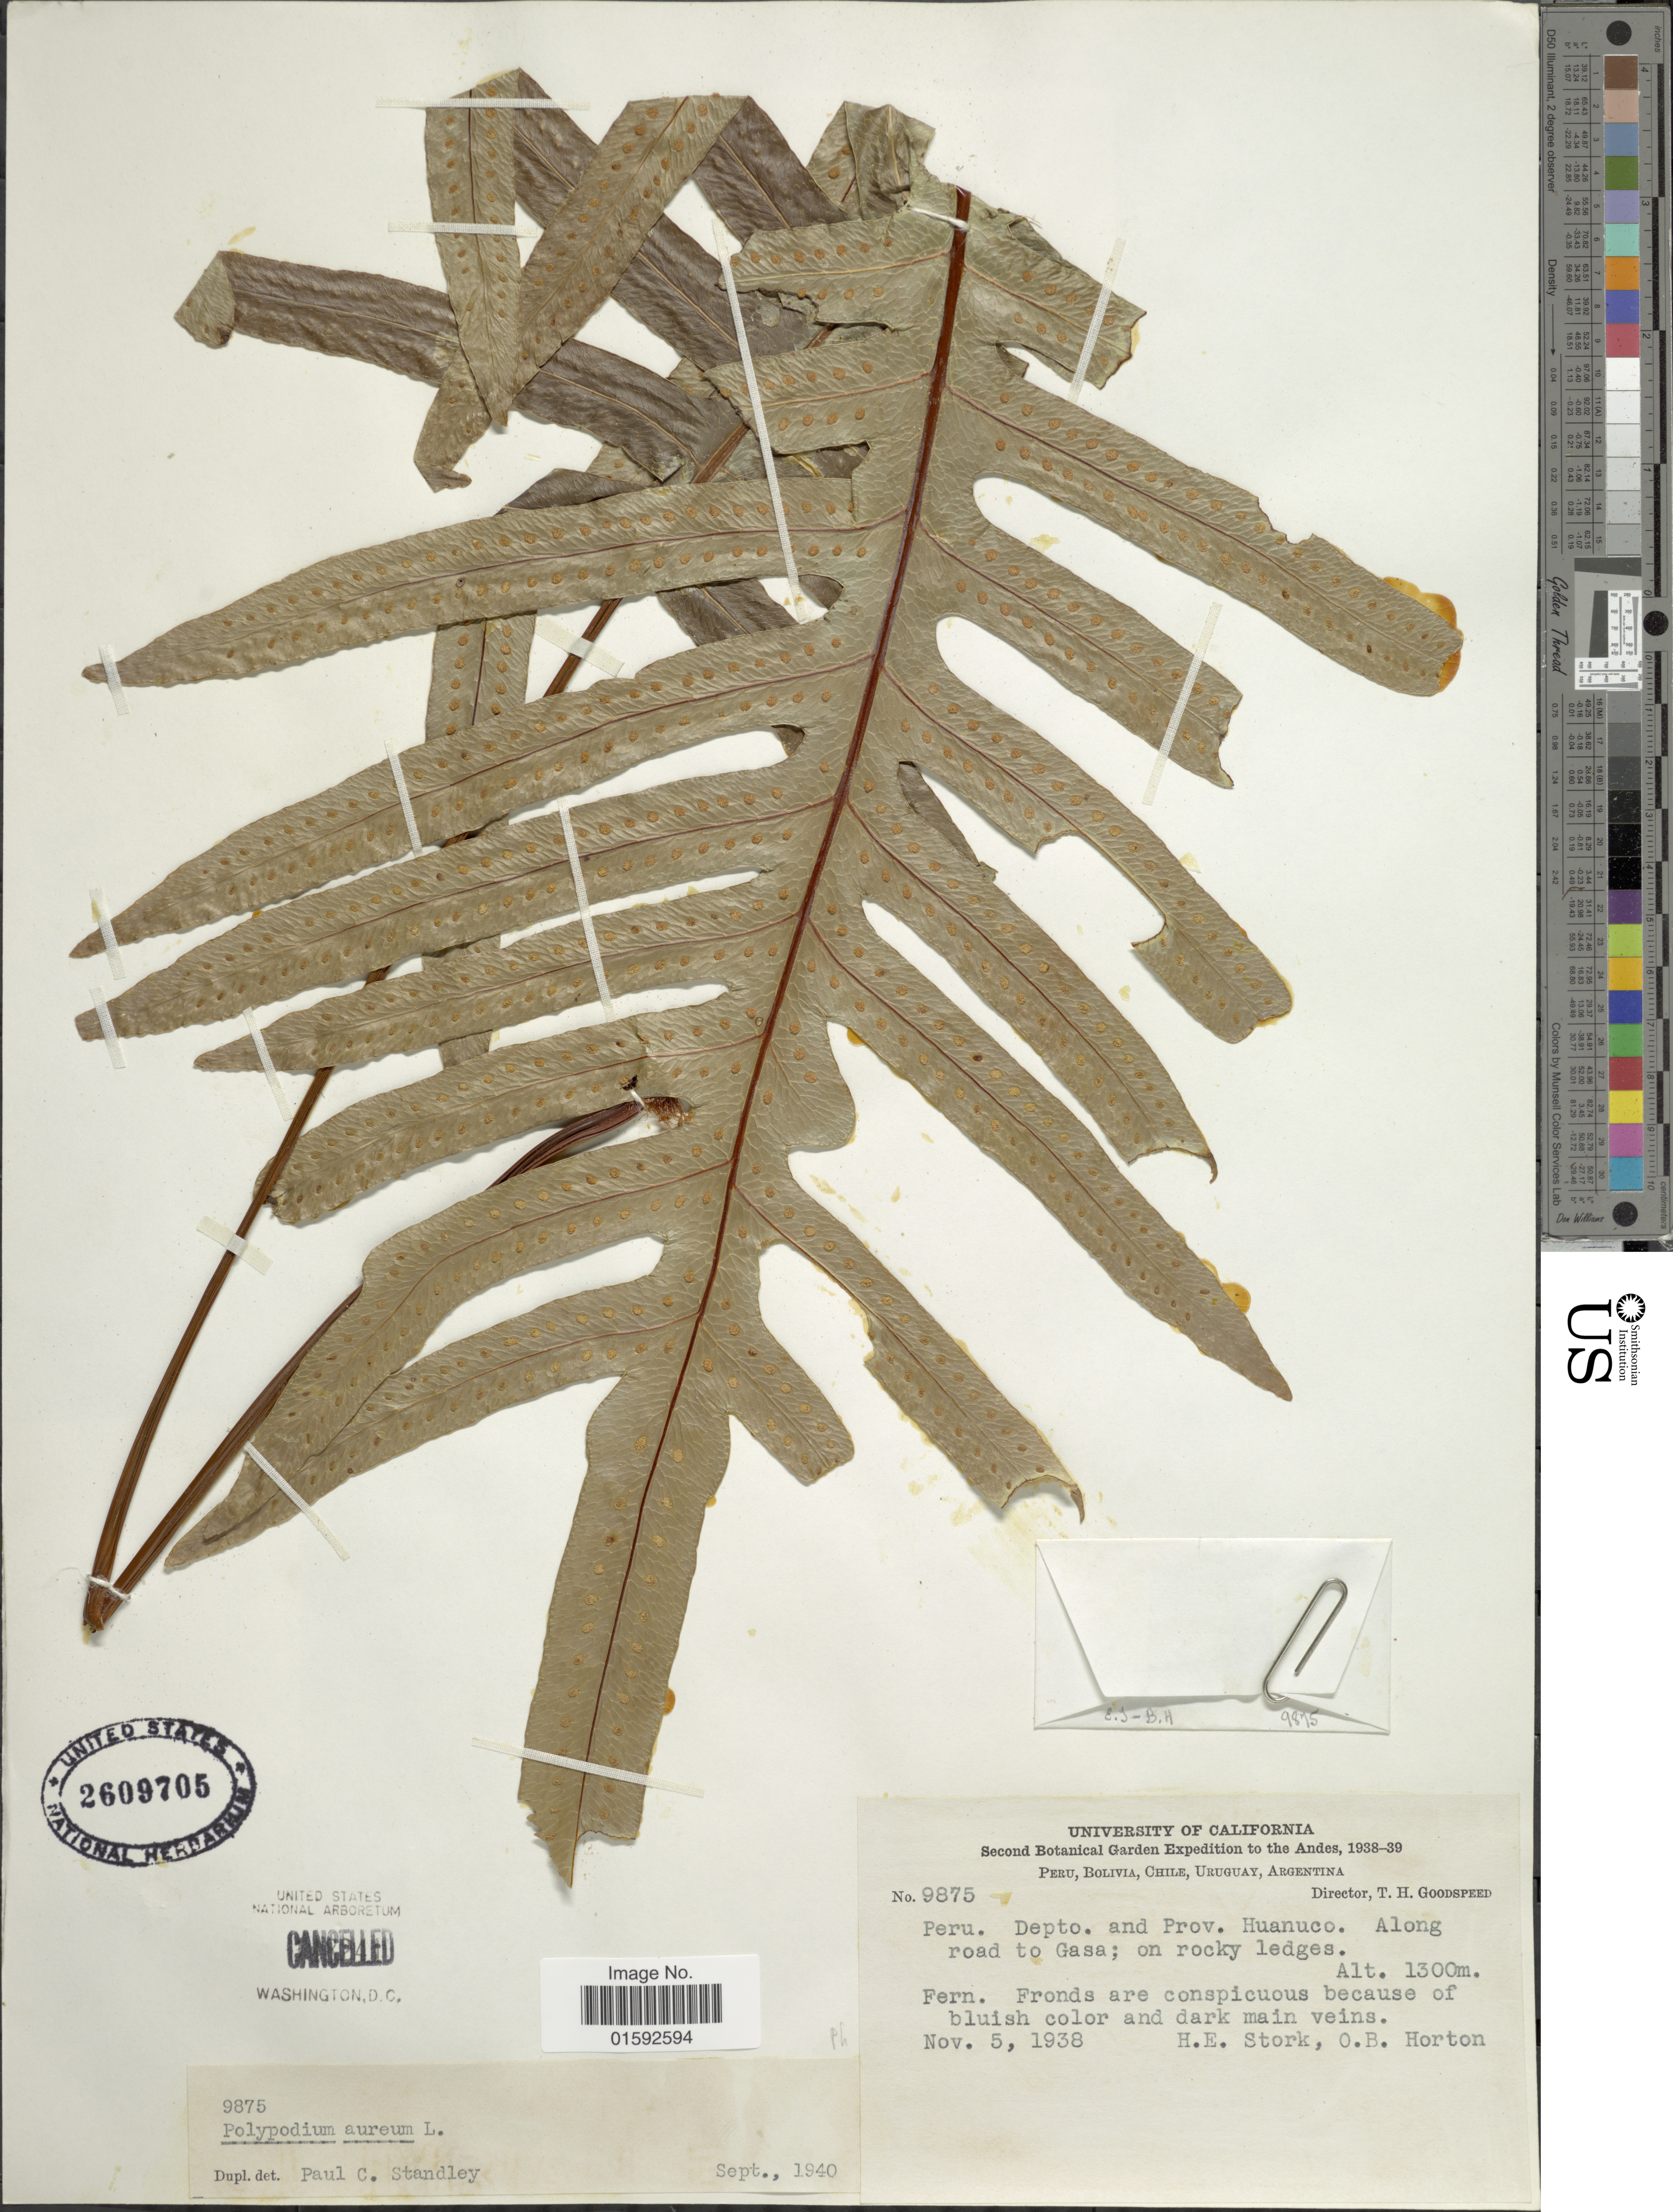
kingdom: Plantae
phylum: Tracheophyta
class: Polypodiopsida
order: Polypodiales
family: Polypodiaceae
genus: Phlebodium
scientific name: Phlebodium pseudoaureum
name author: (Cav.) Lellinger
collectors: H. E. Stork & O. B. Horton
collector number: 9875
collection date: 1938-11-05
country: Peru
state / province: Huánuco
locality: Peru, Depto. and Prov. Huanuco. Along road to Gasa.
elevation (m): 1300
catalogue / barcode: US 2609705